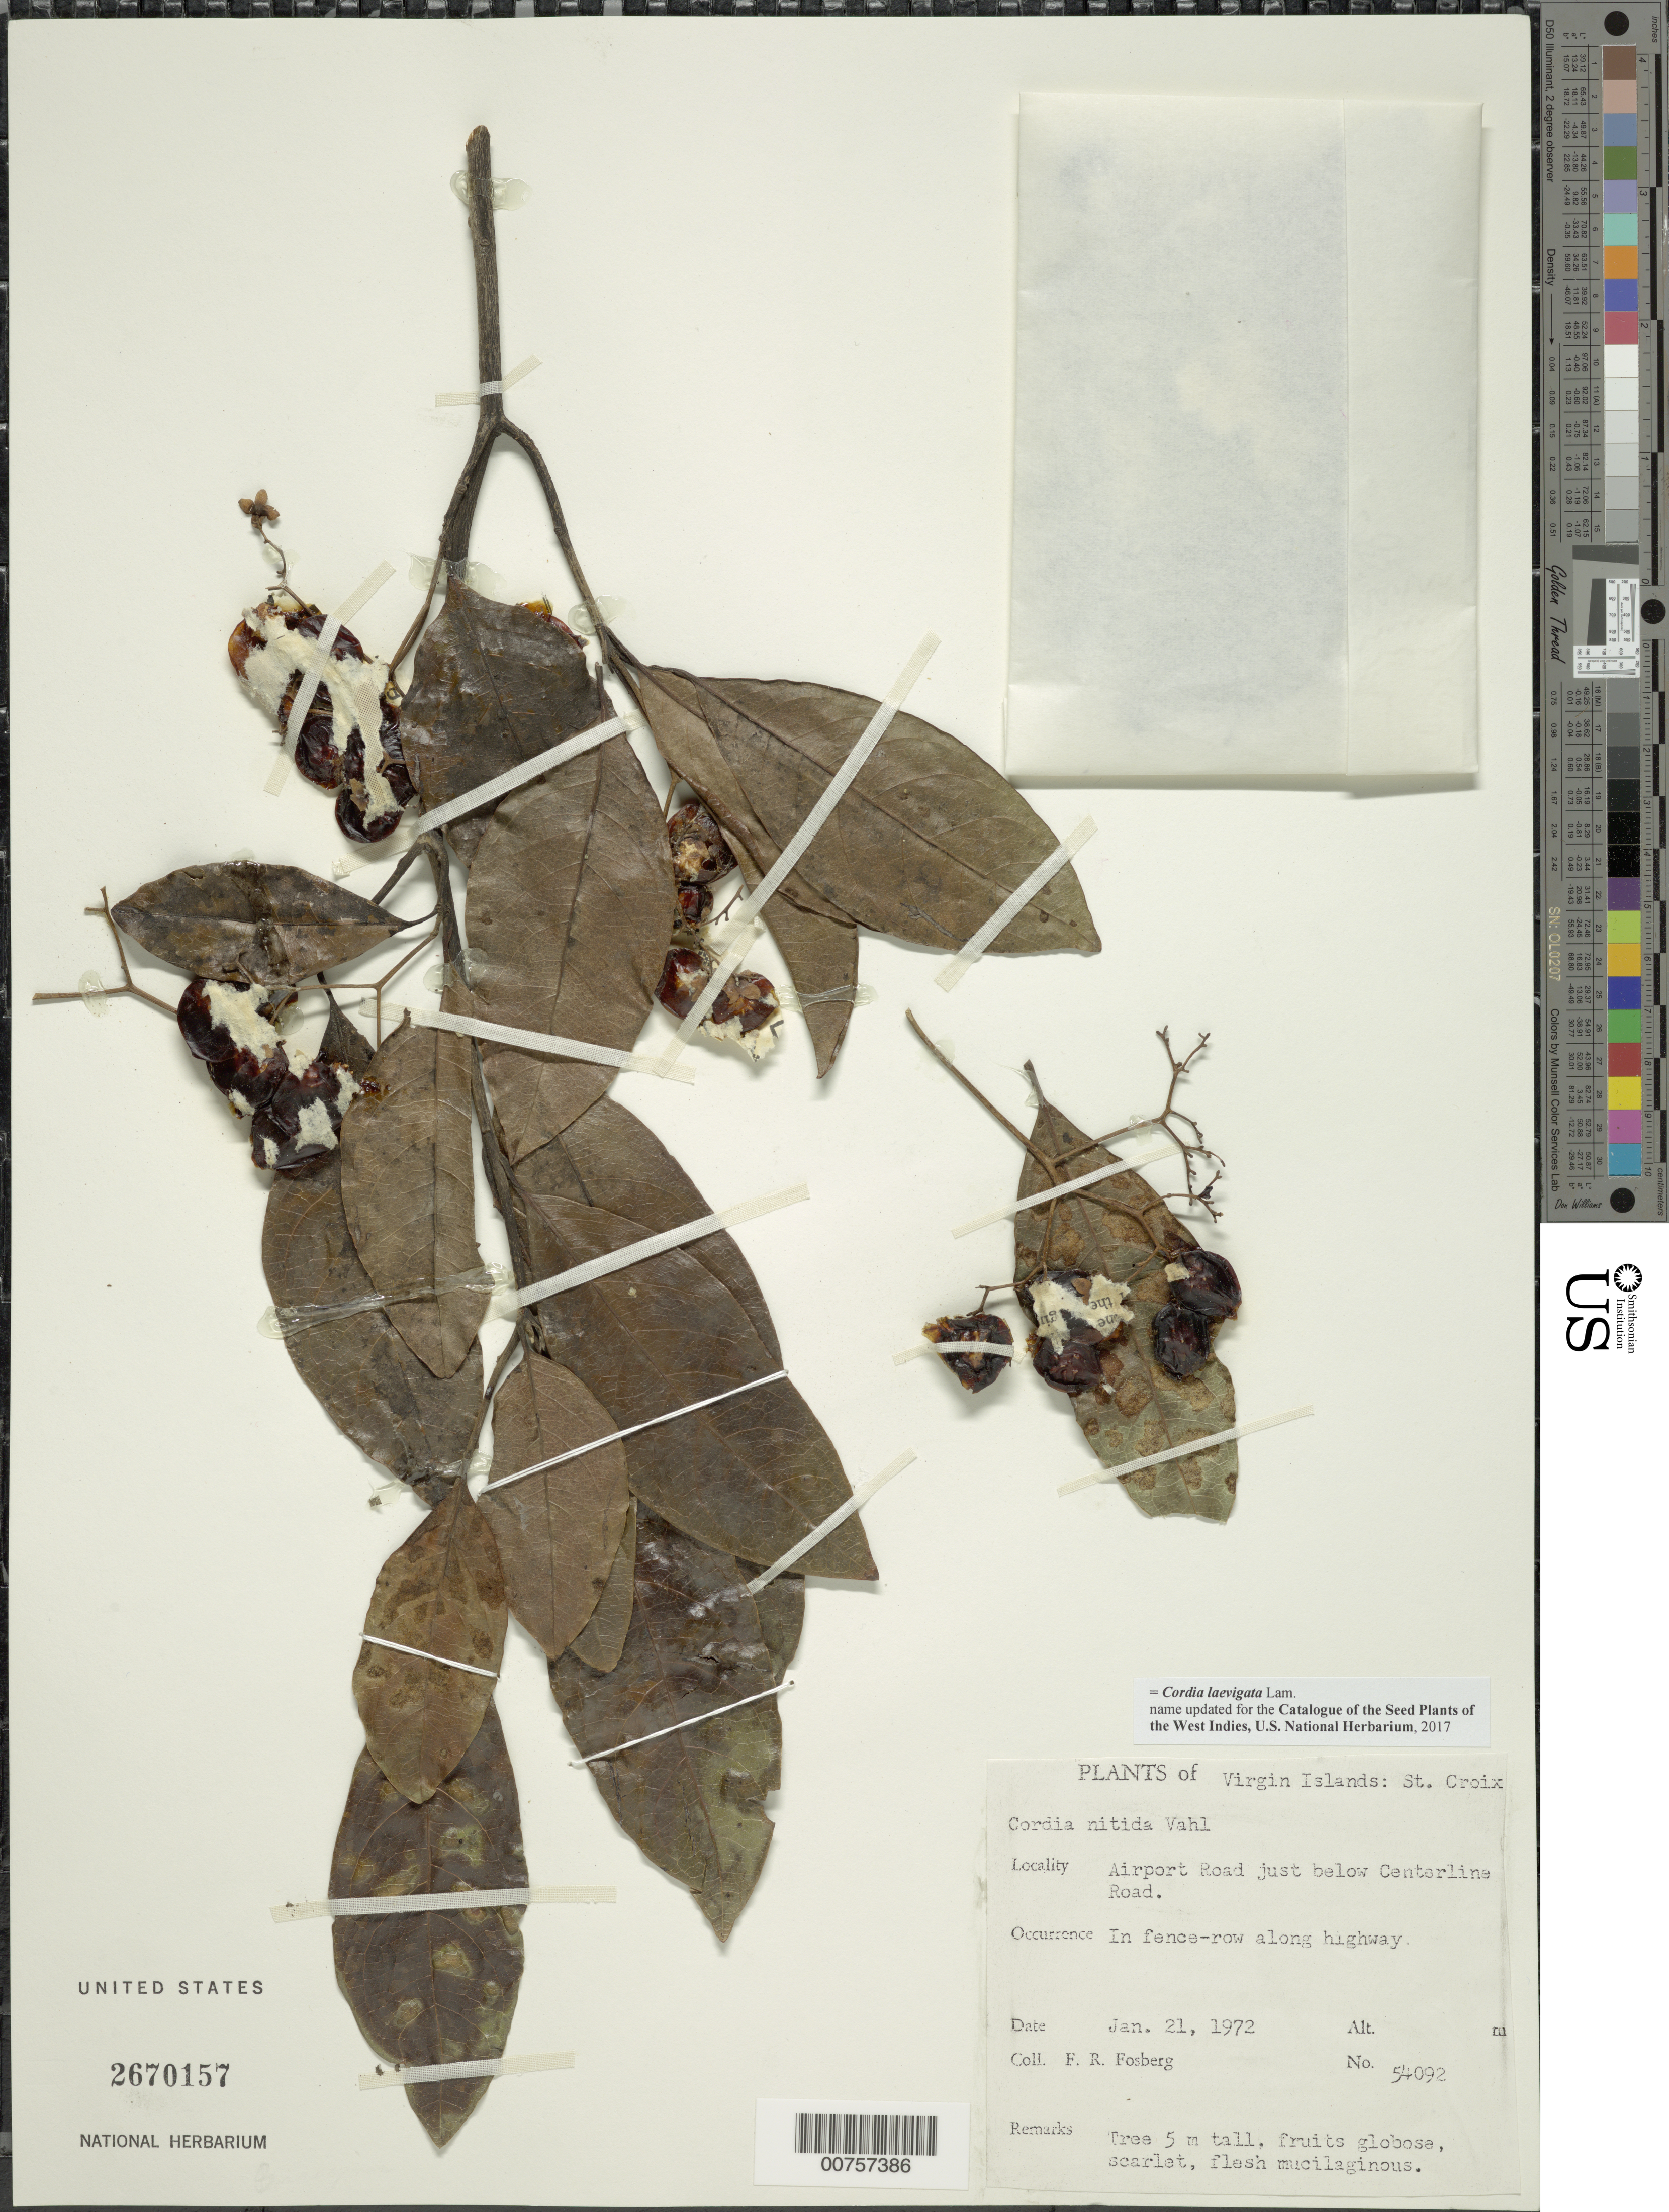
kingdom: Plantae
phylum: Tracheophyta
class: Magnoliopsida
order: Boraginales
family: Cordiaceae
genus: Cordia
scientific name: Cordia laevigata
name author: Lam.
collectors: F. R. Fosberg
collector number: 54092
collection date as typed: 21 Jan 1972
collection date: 1972-01-21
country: U.S. Virgin Islands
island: St. Thomas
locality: Airport Road just below Centerline Road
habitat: In fence-row along highway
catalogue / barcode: US 2670157